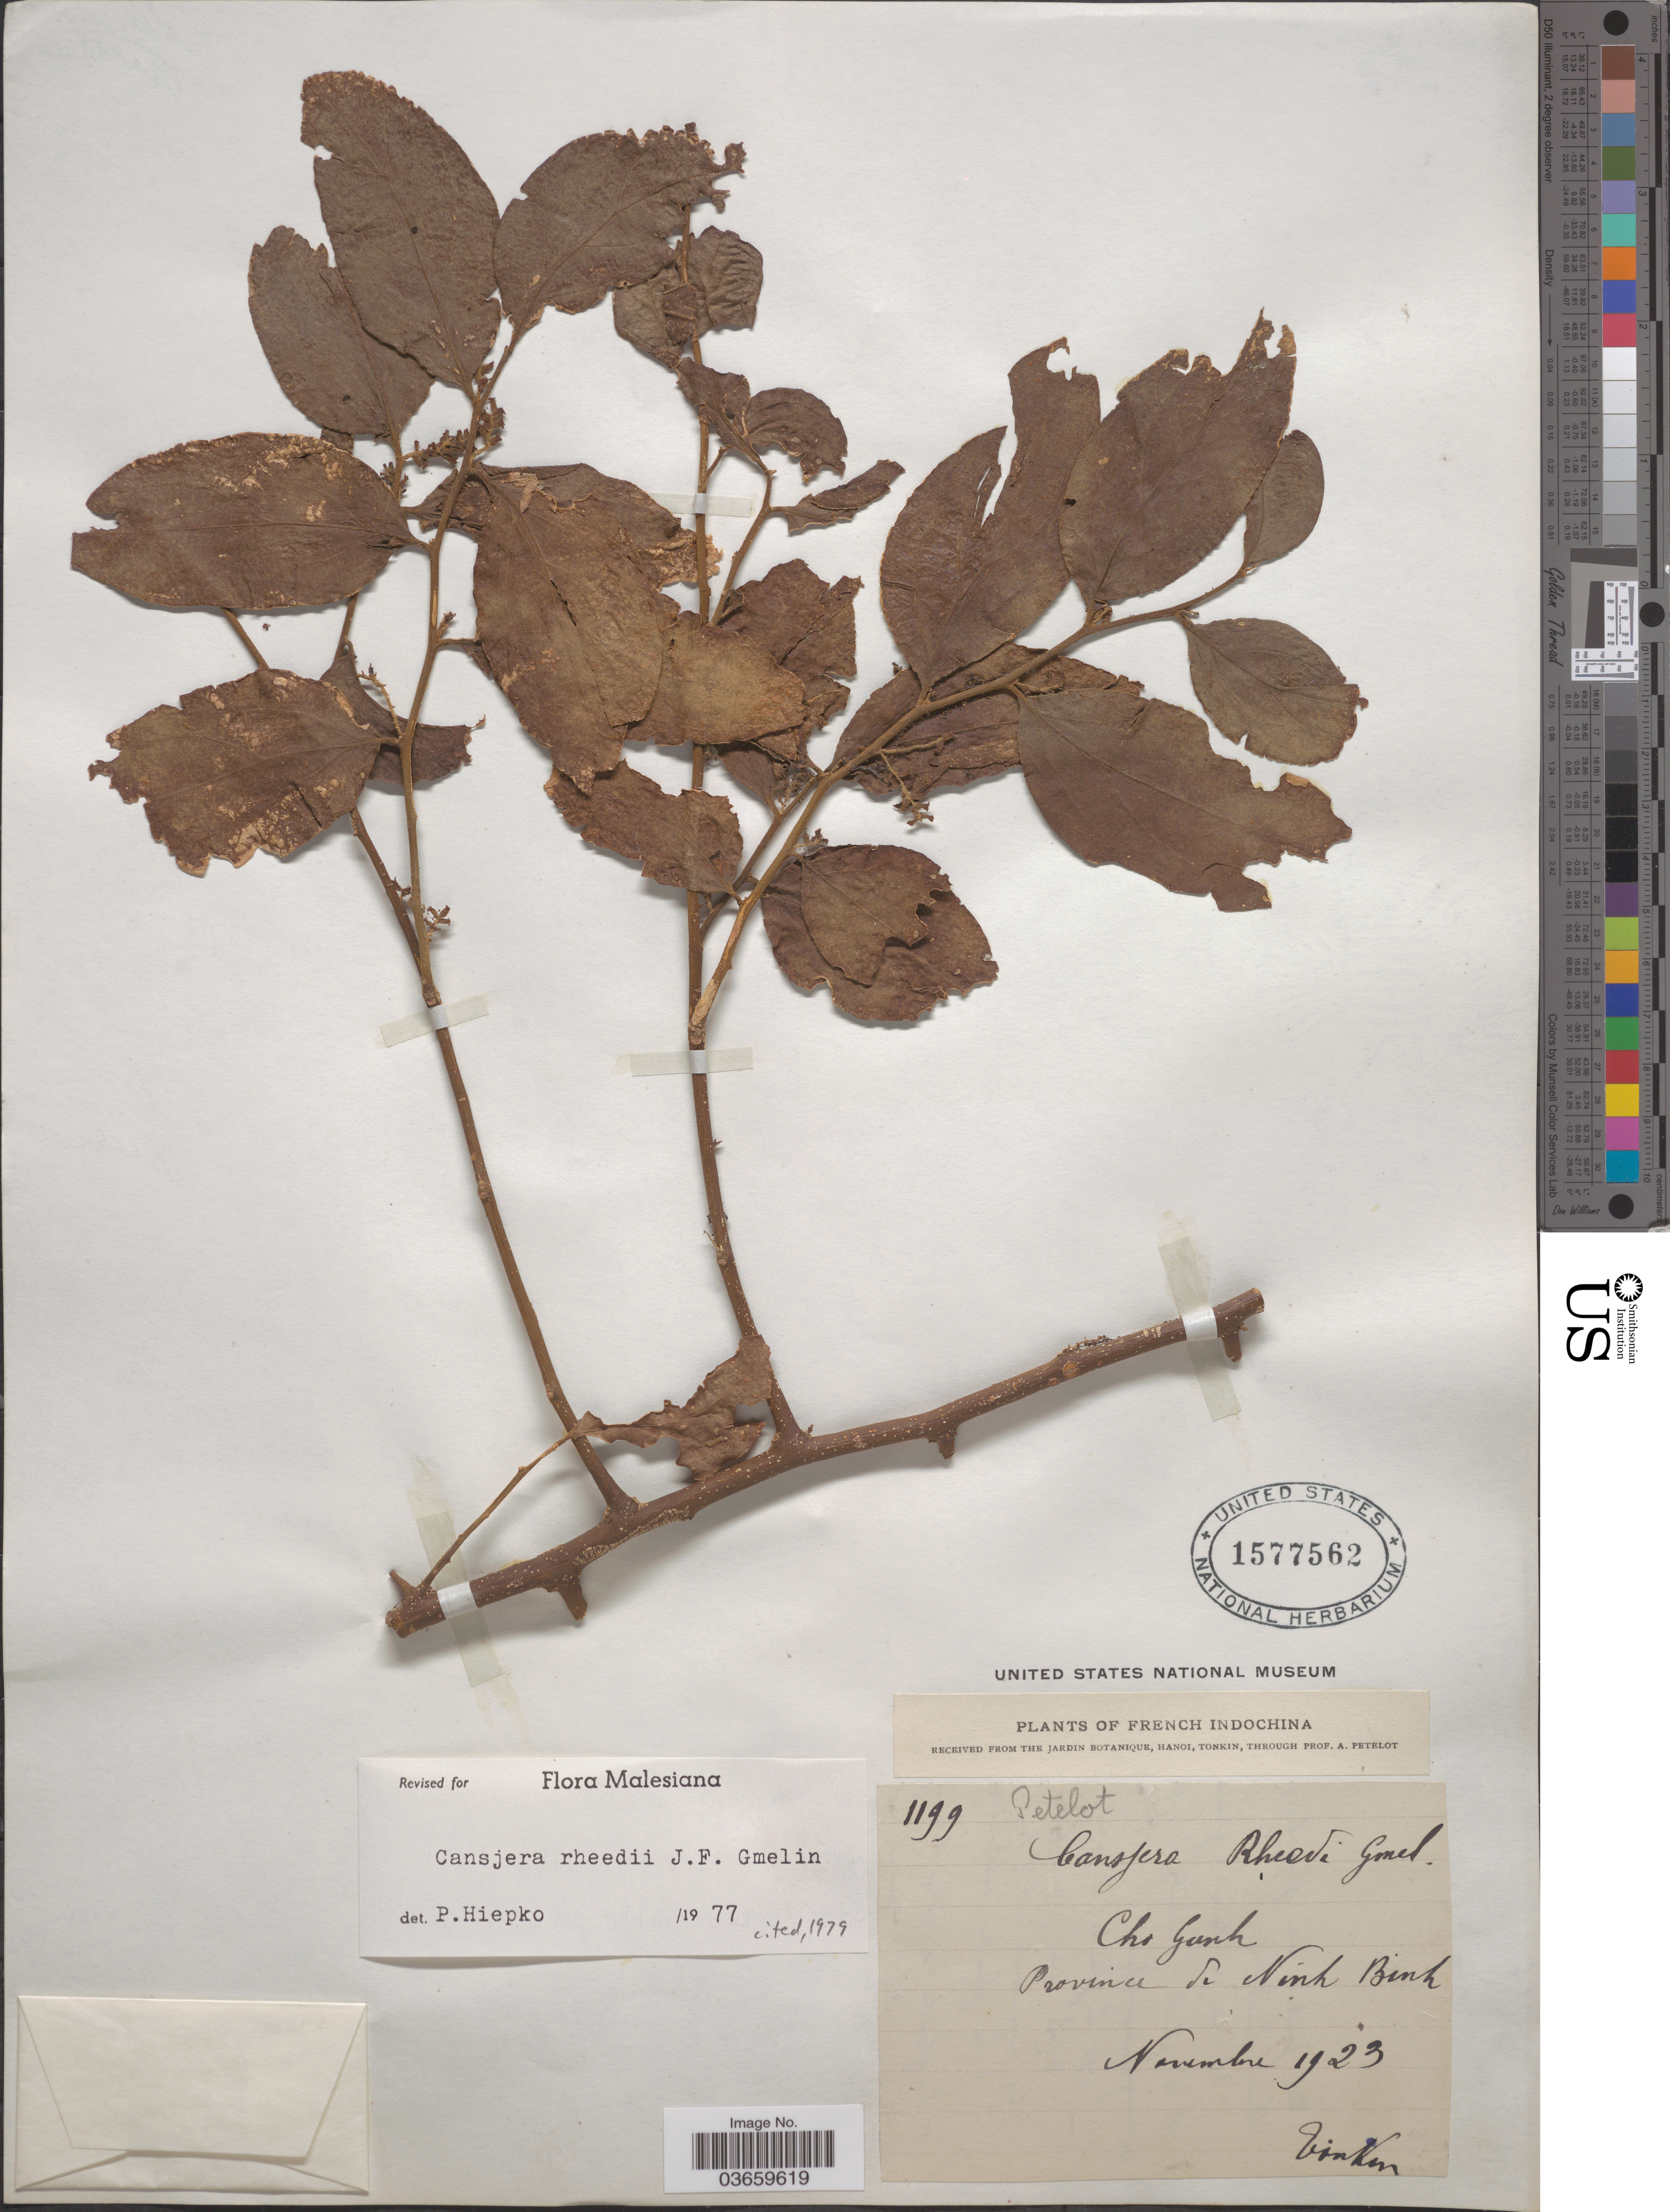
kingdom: Plantae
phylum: Tracheophyta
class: Magnoliopsida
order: Santalales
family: Opiliaceae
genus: Cansjera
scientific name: Cansjera rheedii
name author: J.F. Gmel.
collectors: Pételot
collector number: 1199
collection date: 1923-11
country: Vietnam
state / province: Ninh Binh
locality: French Indochina. Cho Ganh. Province de Ninh Binh. Tonkin [unsure placement]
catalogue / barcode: US 1577562